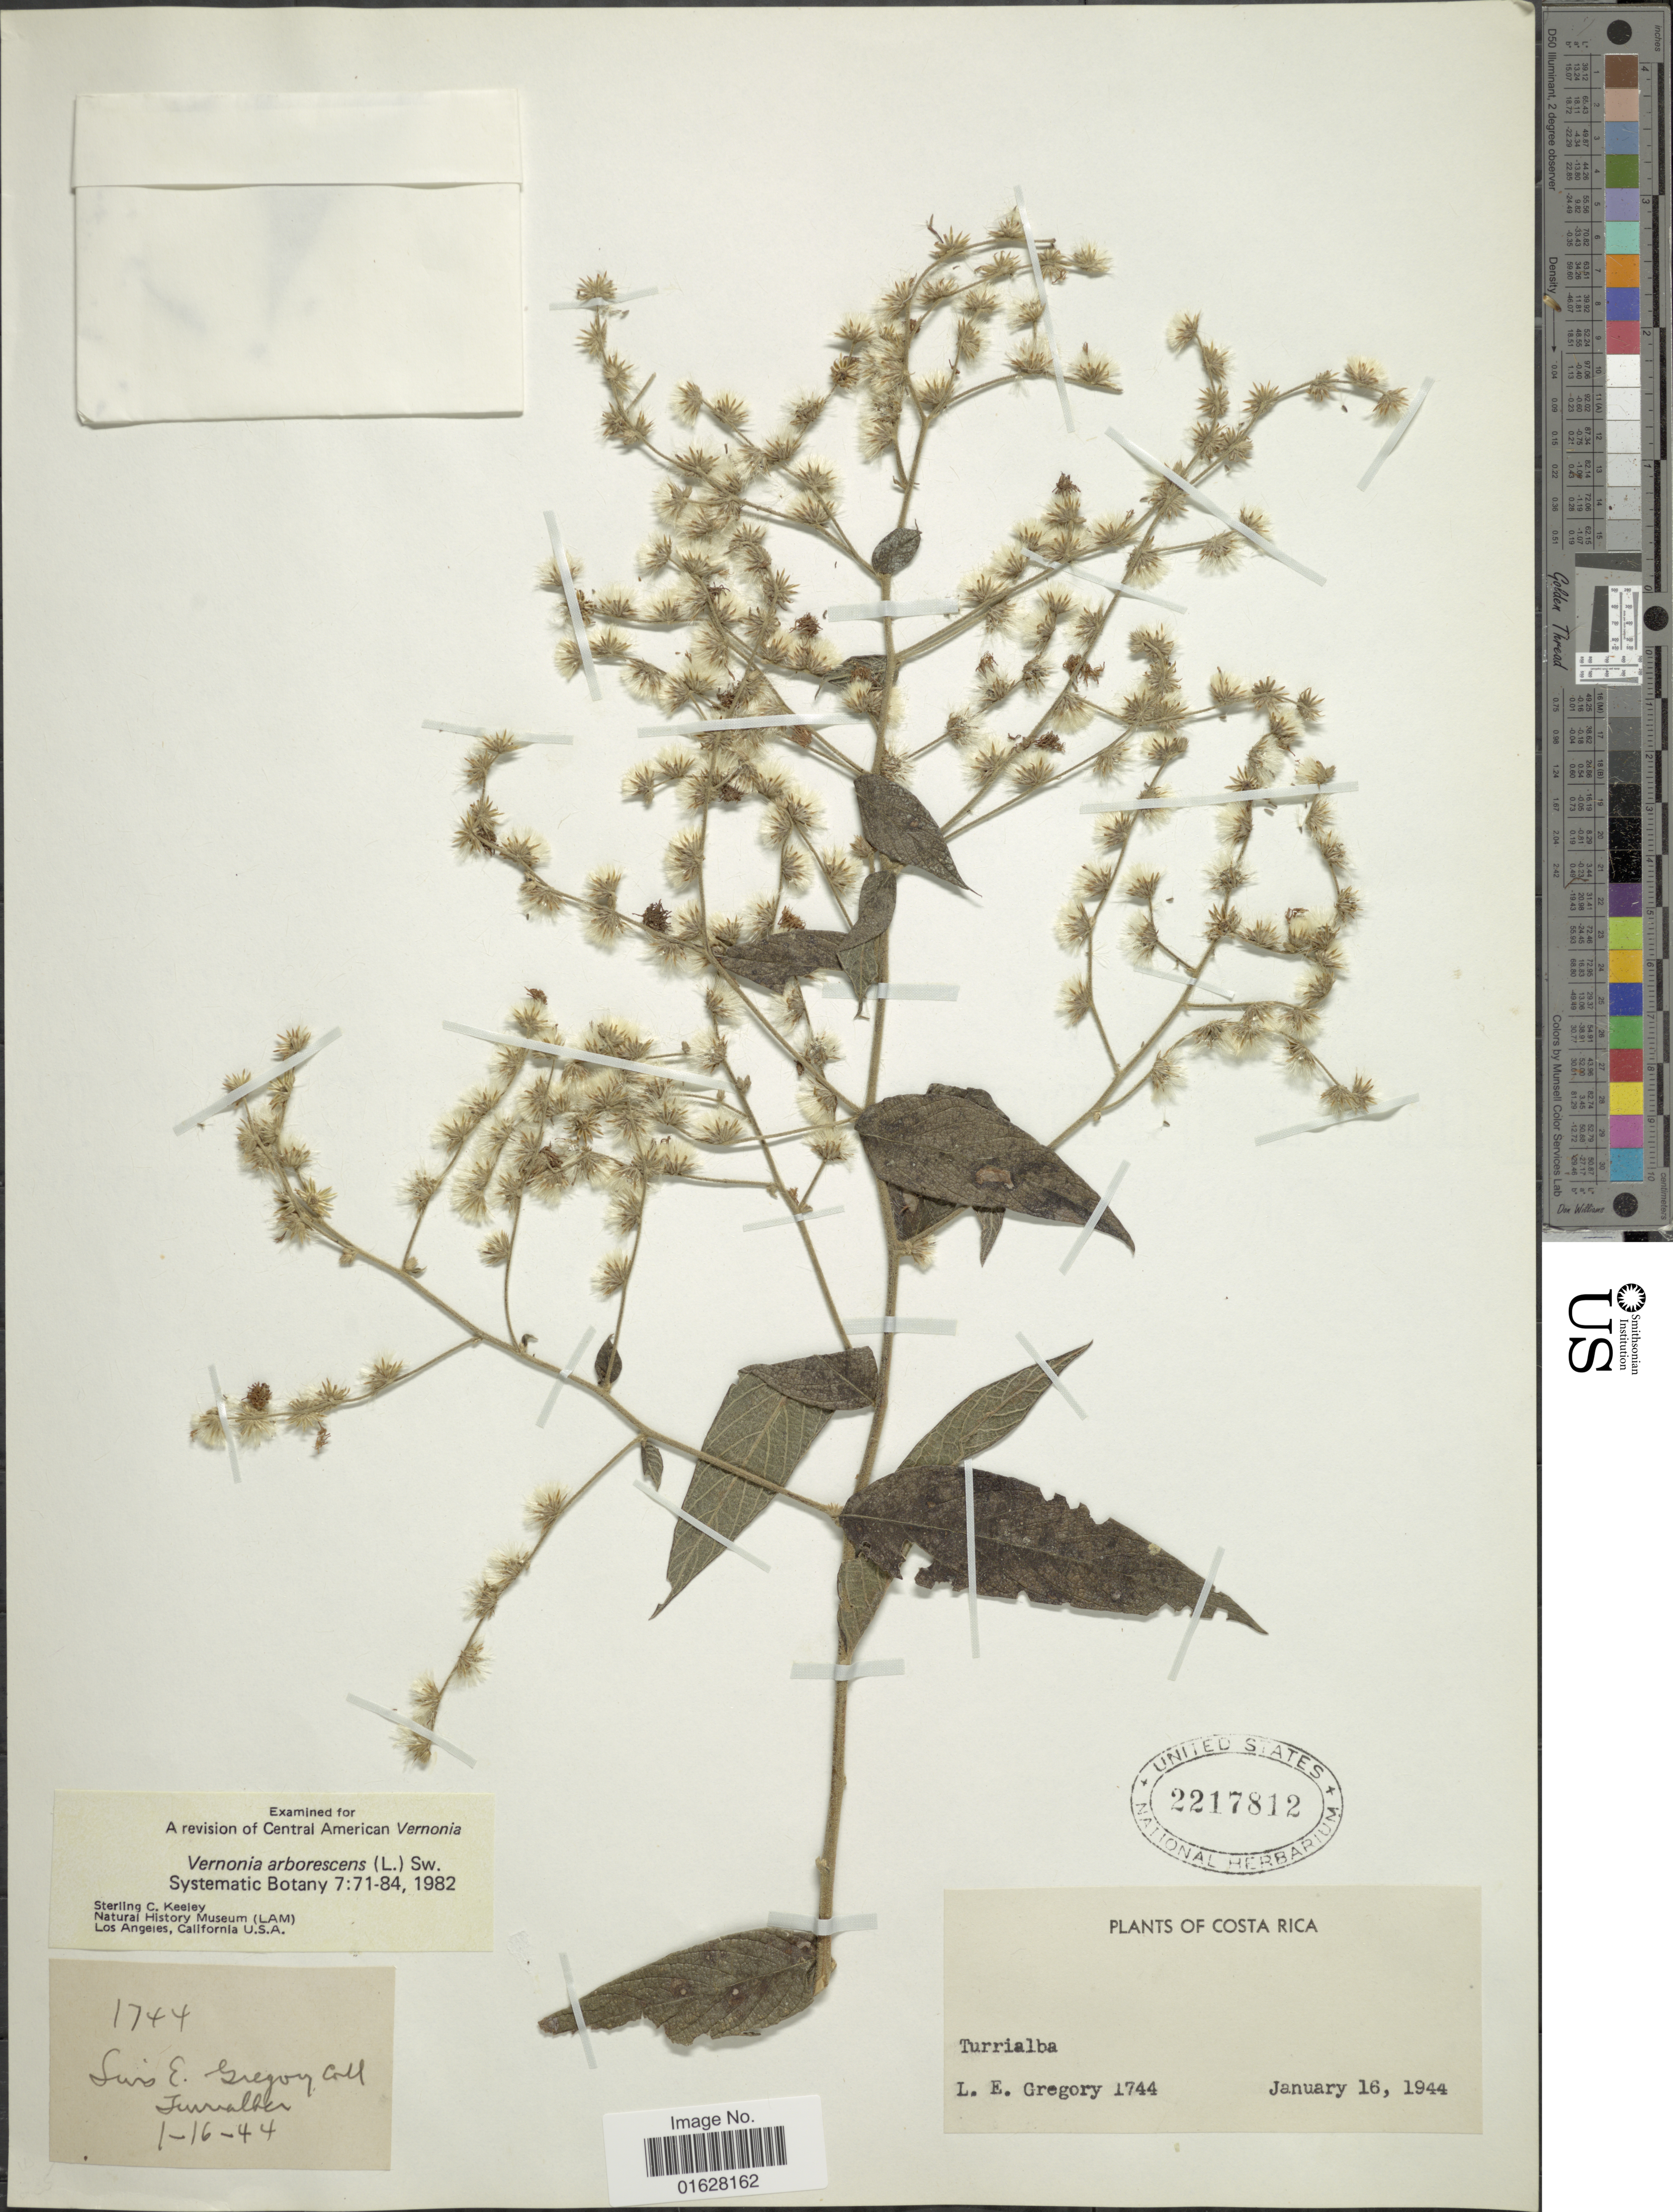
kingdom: Plantae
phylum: Tracheophyta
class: Magnoliopsida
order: Asterales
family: Asteraceae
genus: Lepidaploa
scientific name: Lepidaploa canescens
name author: (Kunth) H. Rob.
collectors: L. E. Gregory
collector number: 1744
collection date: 1944-01-16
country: Costa Rica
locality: Turrialba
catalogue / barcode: US 2217812